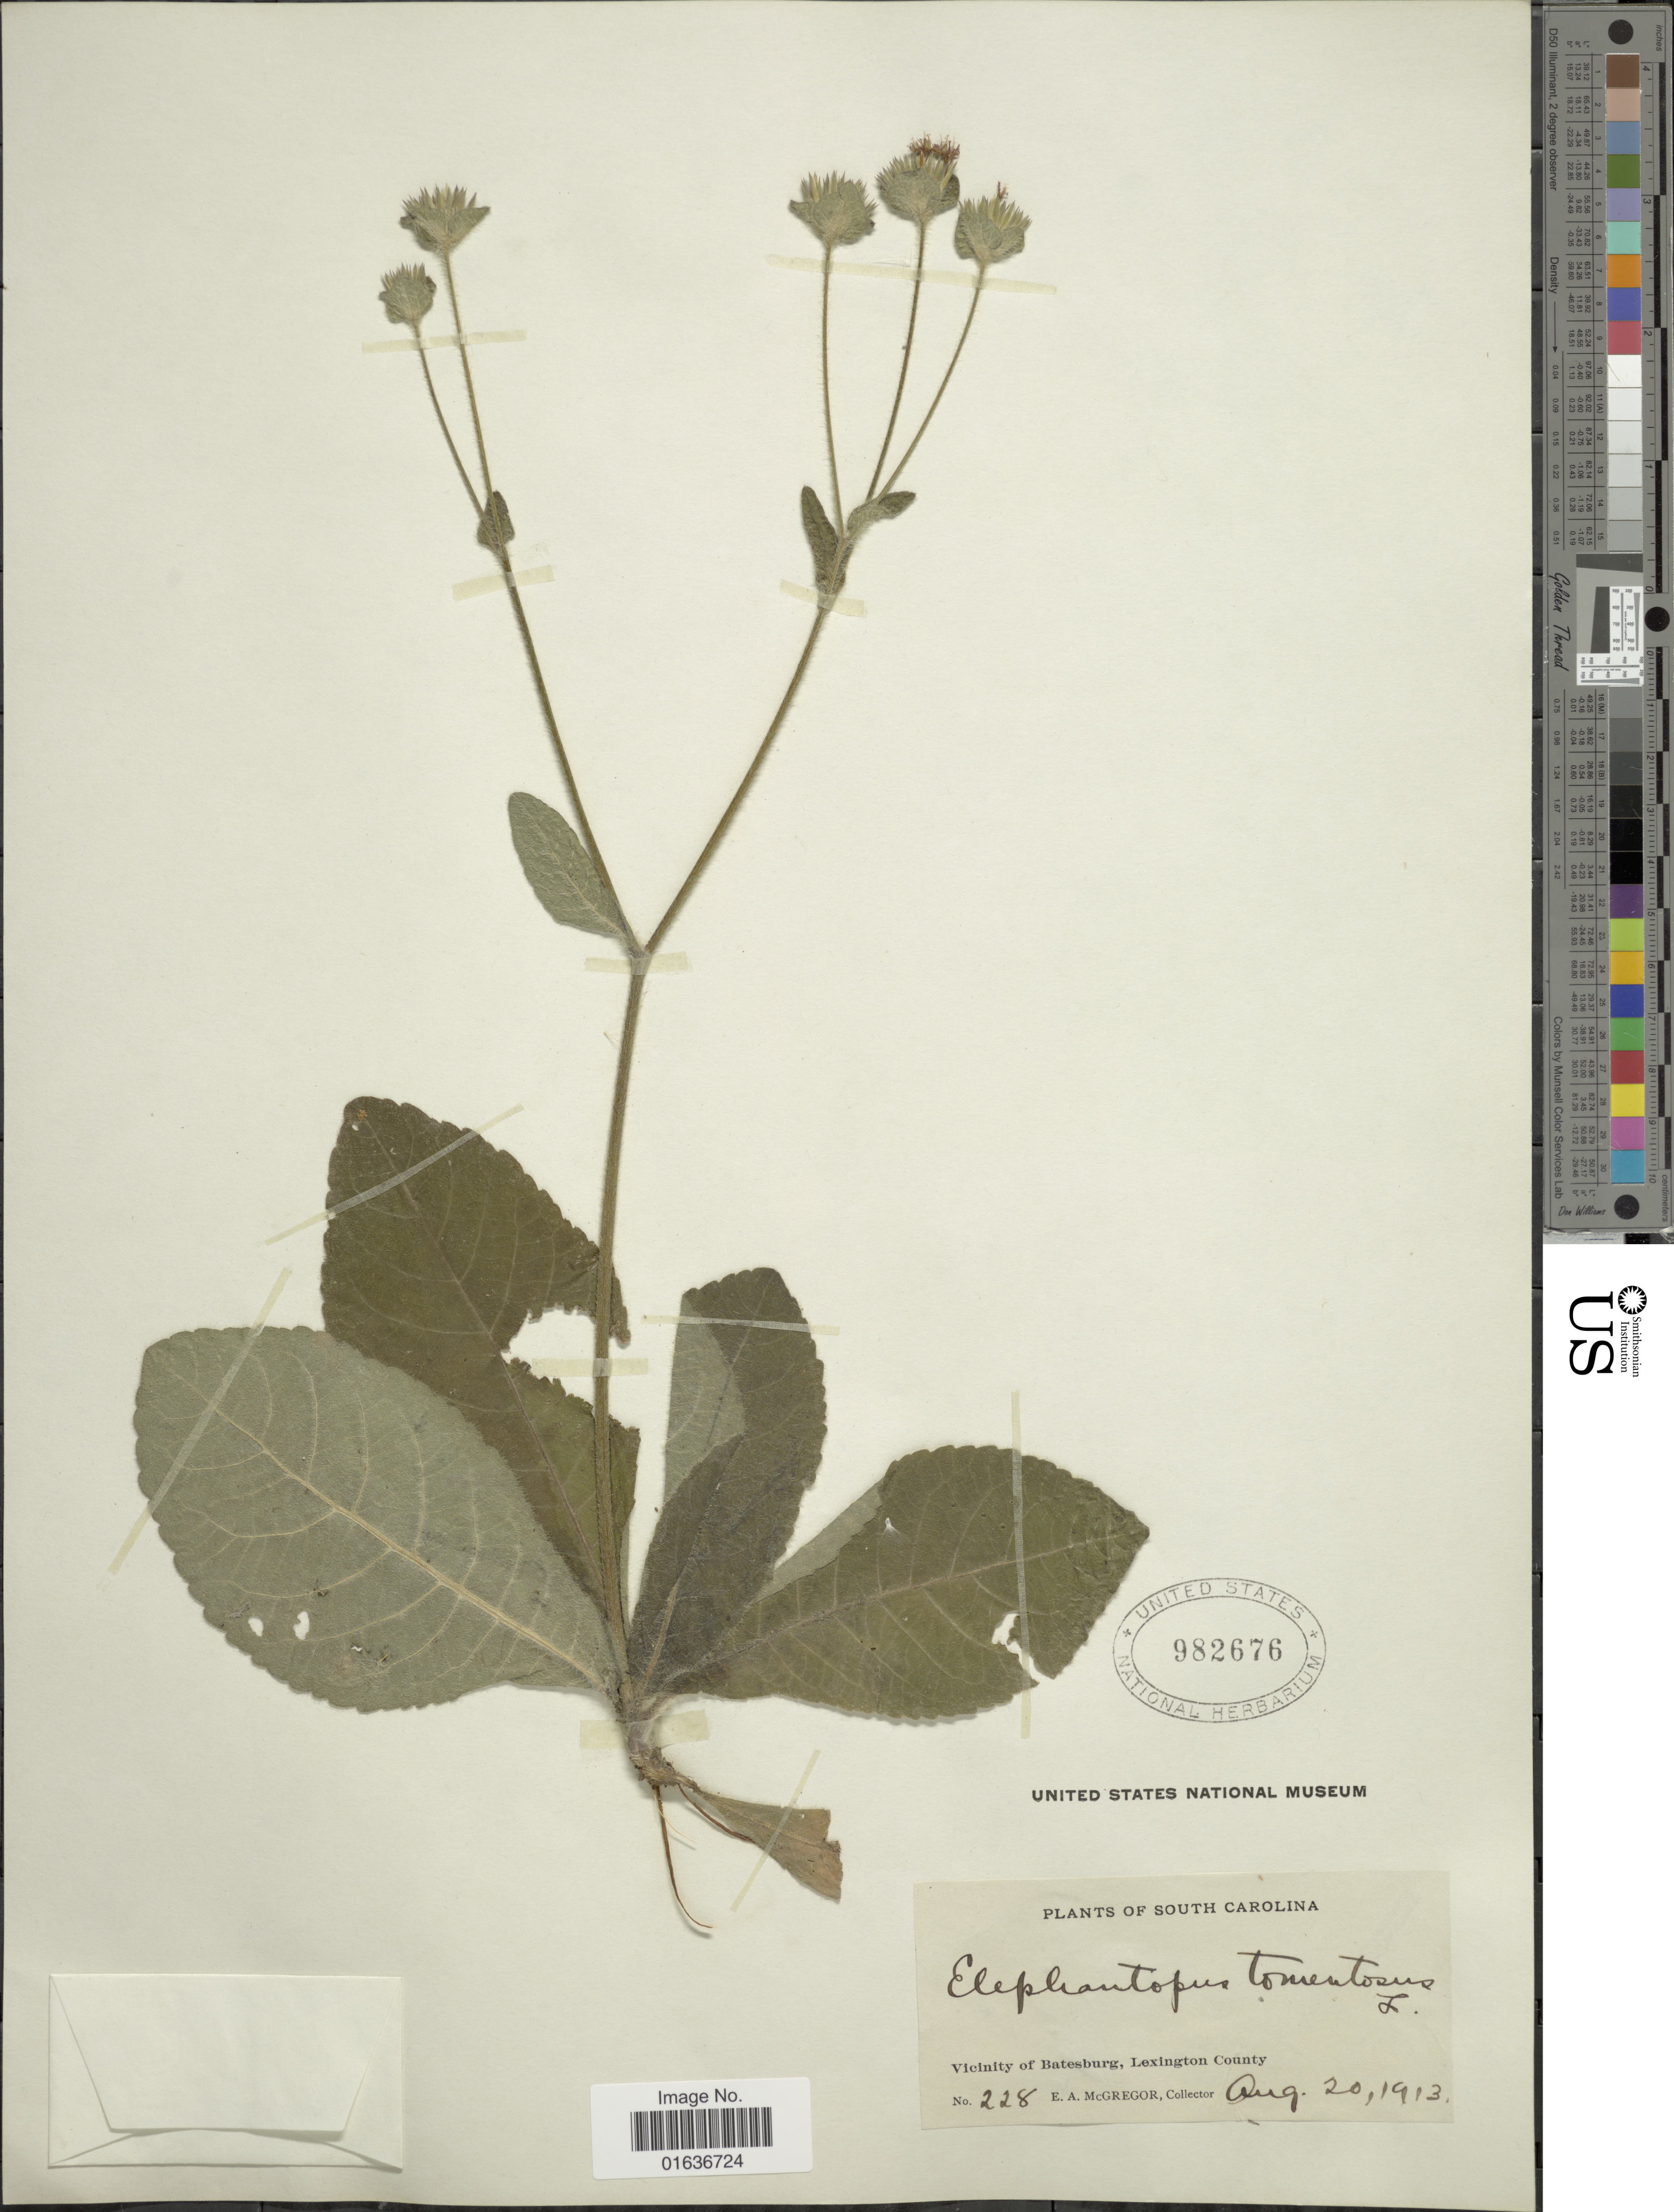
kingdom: Plantae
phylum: Tracheophyta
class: Magnoliopsida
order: Asterales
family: Asteraceae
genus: Elephantopus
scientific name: Elephantopus tomentosus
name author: L.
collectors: E. A. McGregor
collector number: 228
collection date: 1913-08-20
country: United States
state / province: South Carolina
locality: Vicinity of Batesburg, Lexington County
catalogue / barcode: US 982676